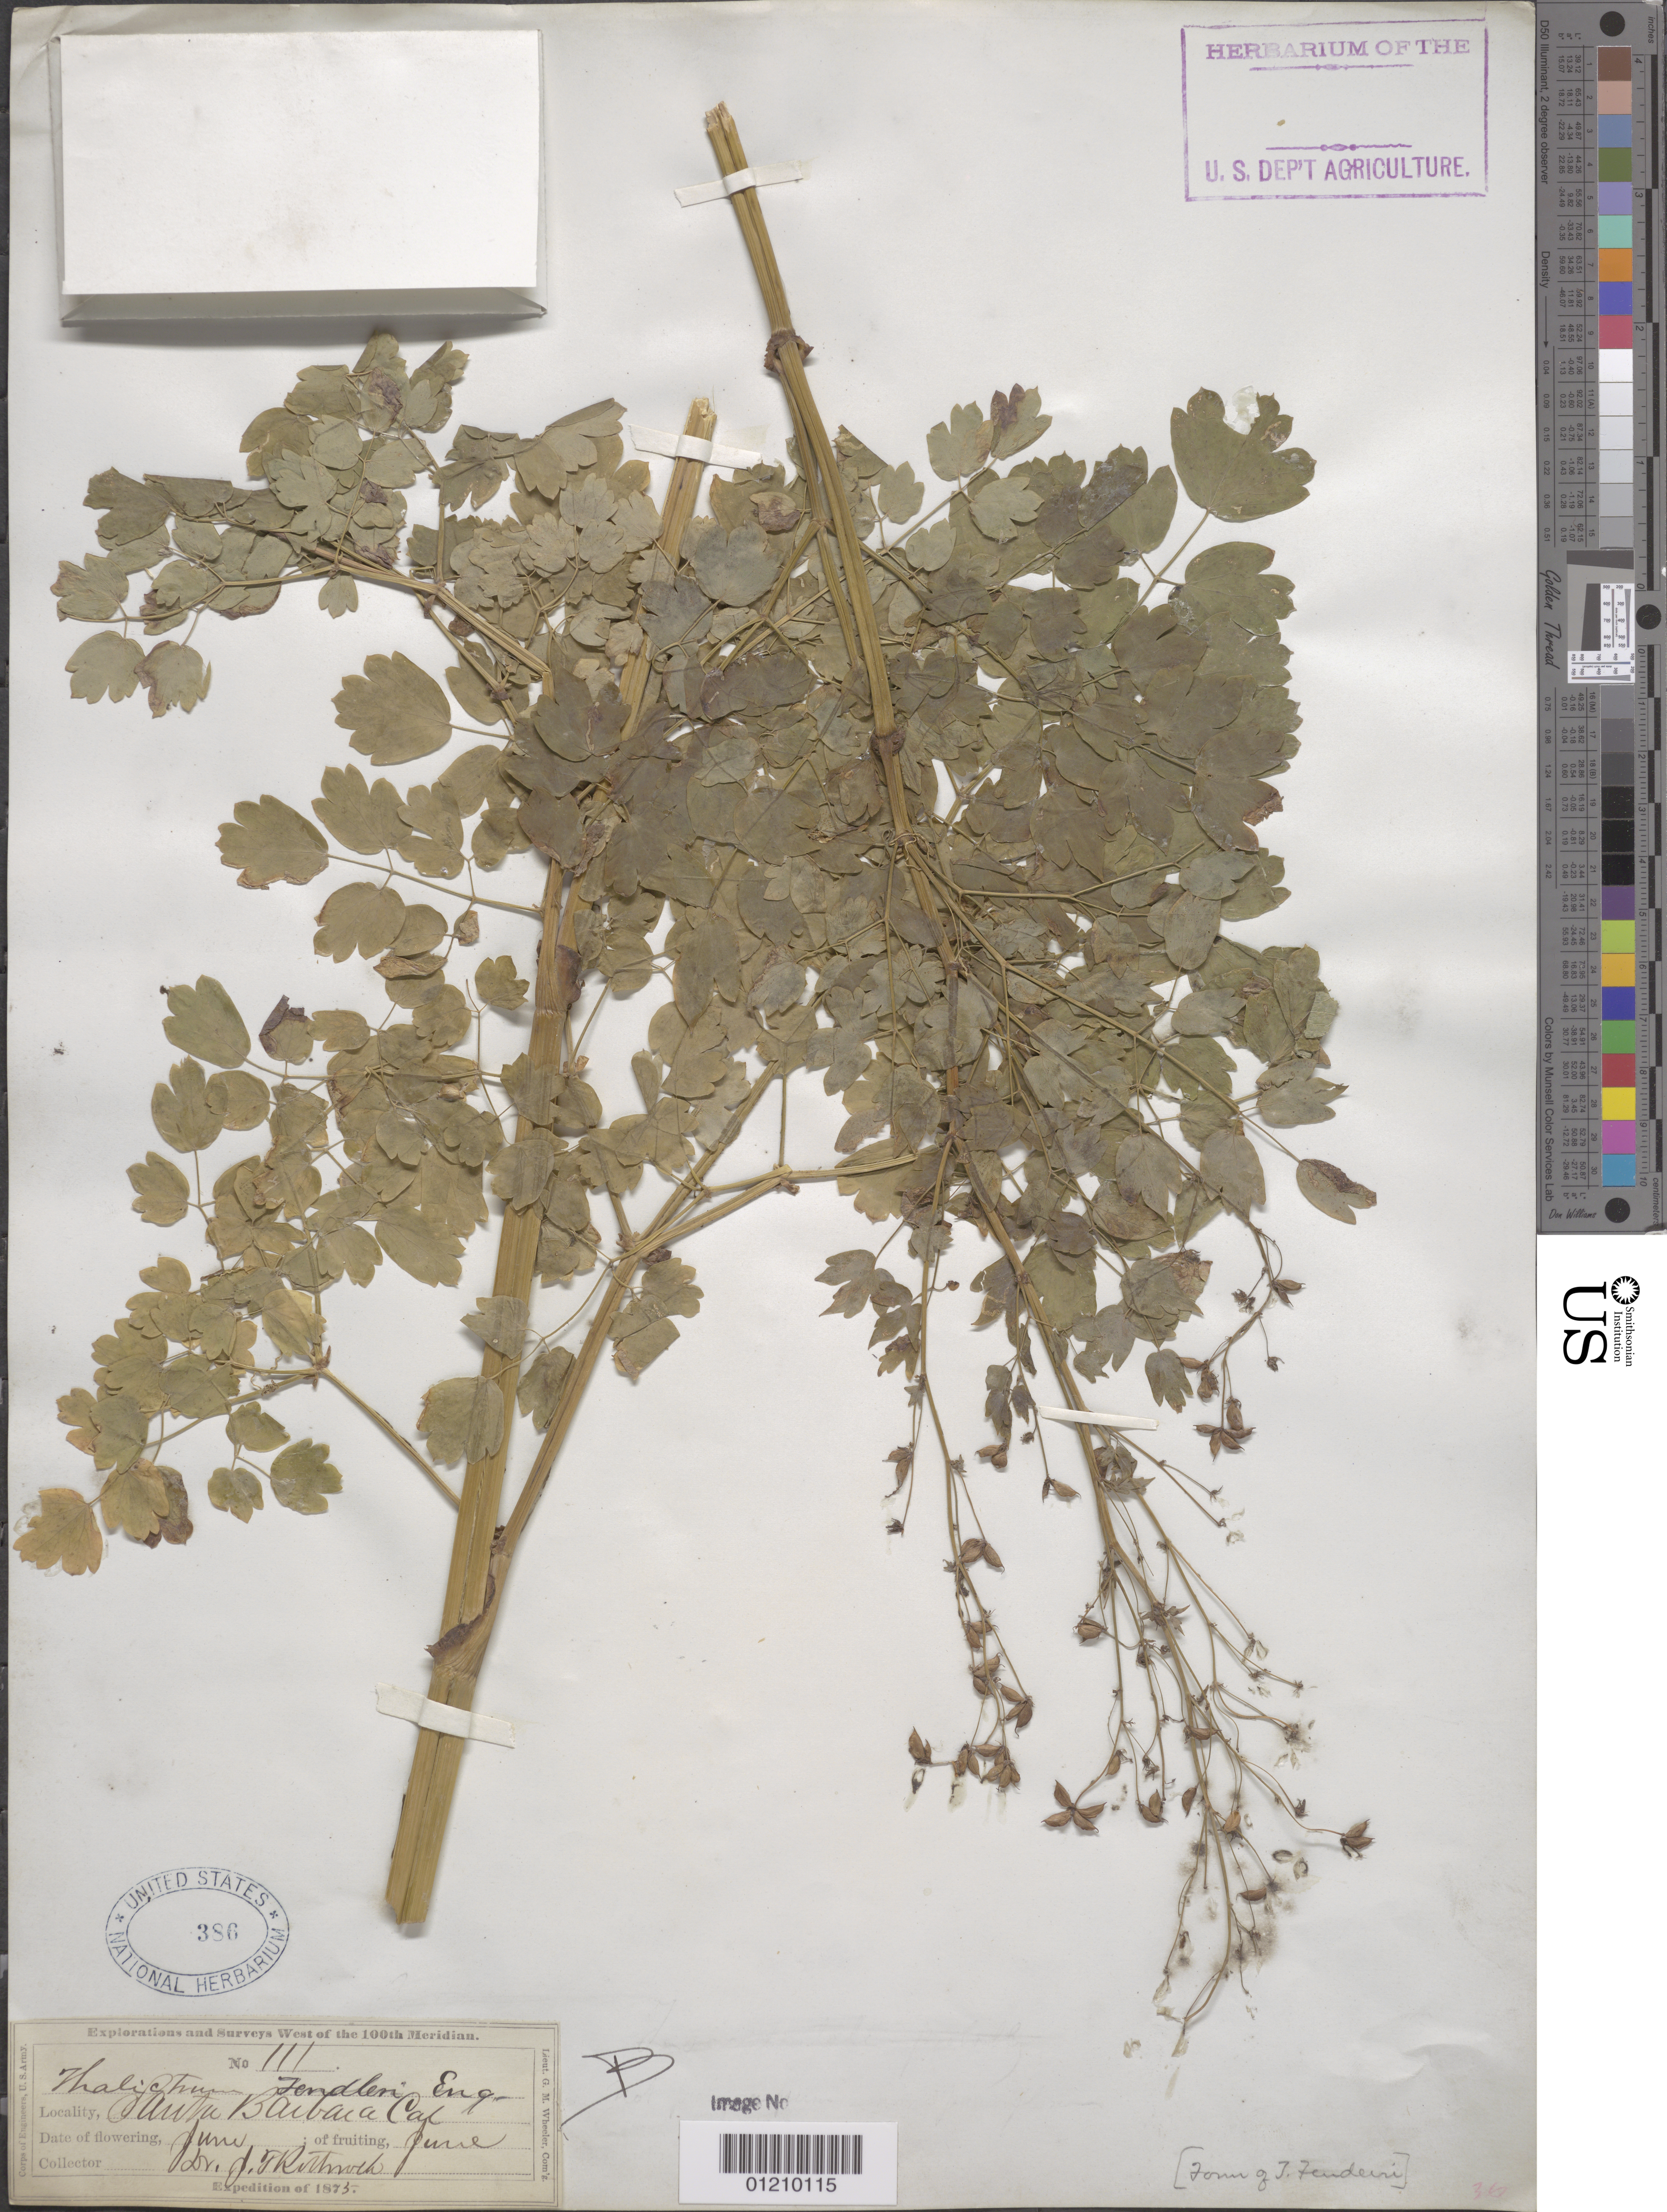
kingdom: Plantae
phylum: Tracheophyta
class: Magnoliopsida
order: Ranunculales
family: Ranunculaceae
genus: Thalictrum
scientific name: Thalictrum fendleri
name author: Engelm. ex A. Gray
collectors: J. T. Rothrock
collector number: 111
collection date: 1873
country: United States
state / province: California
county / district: Santa Barbara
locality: Santa Barbara.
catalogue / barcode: US 386